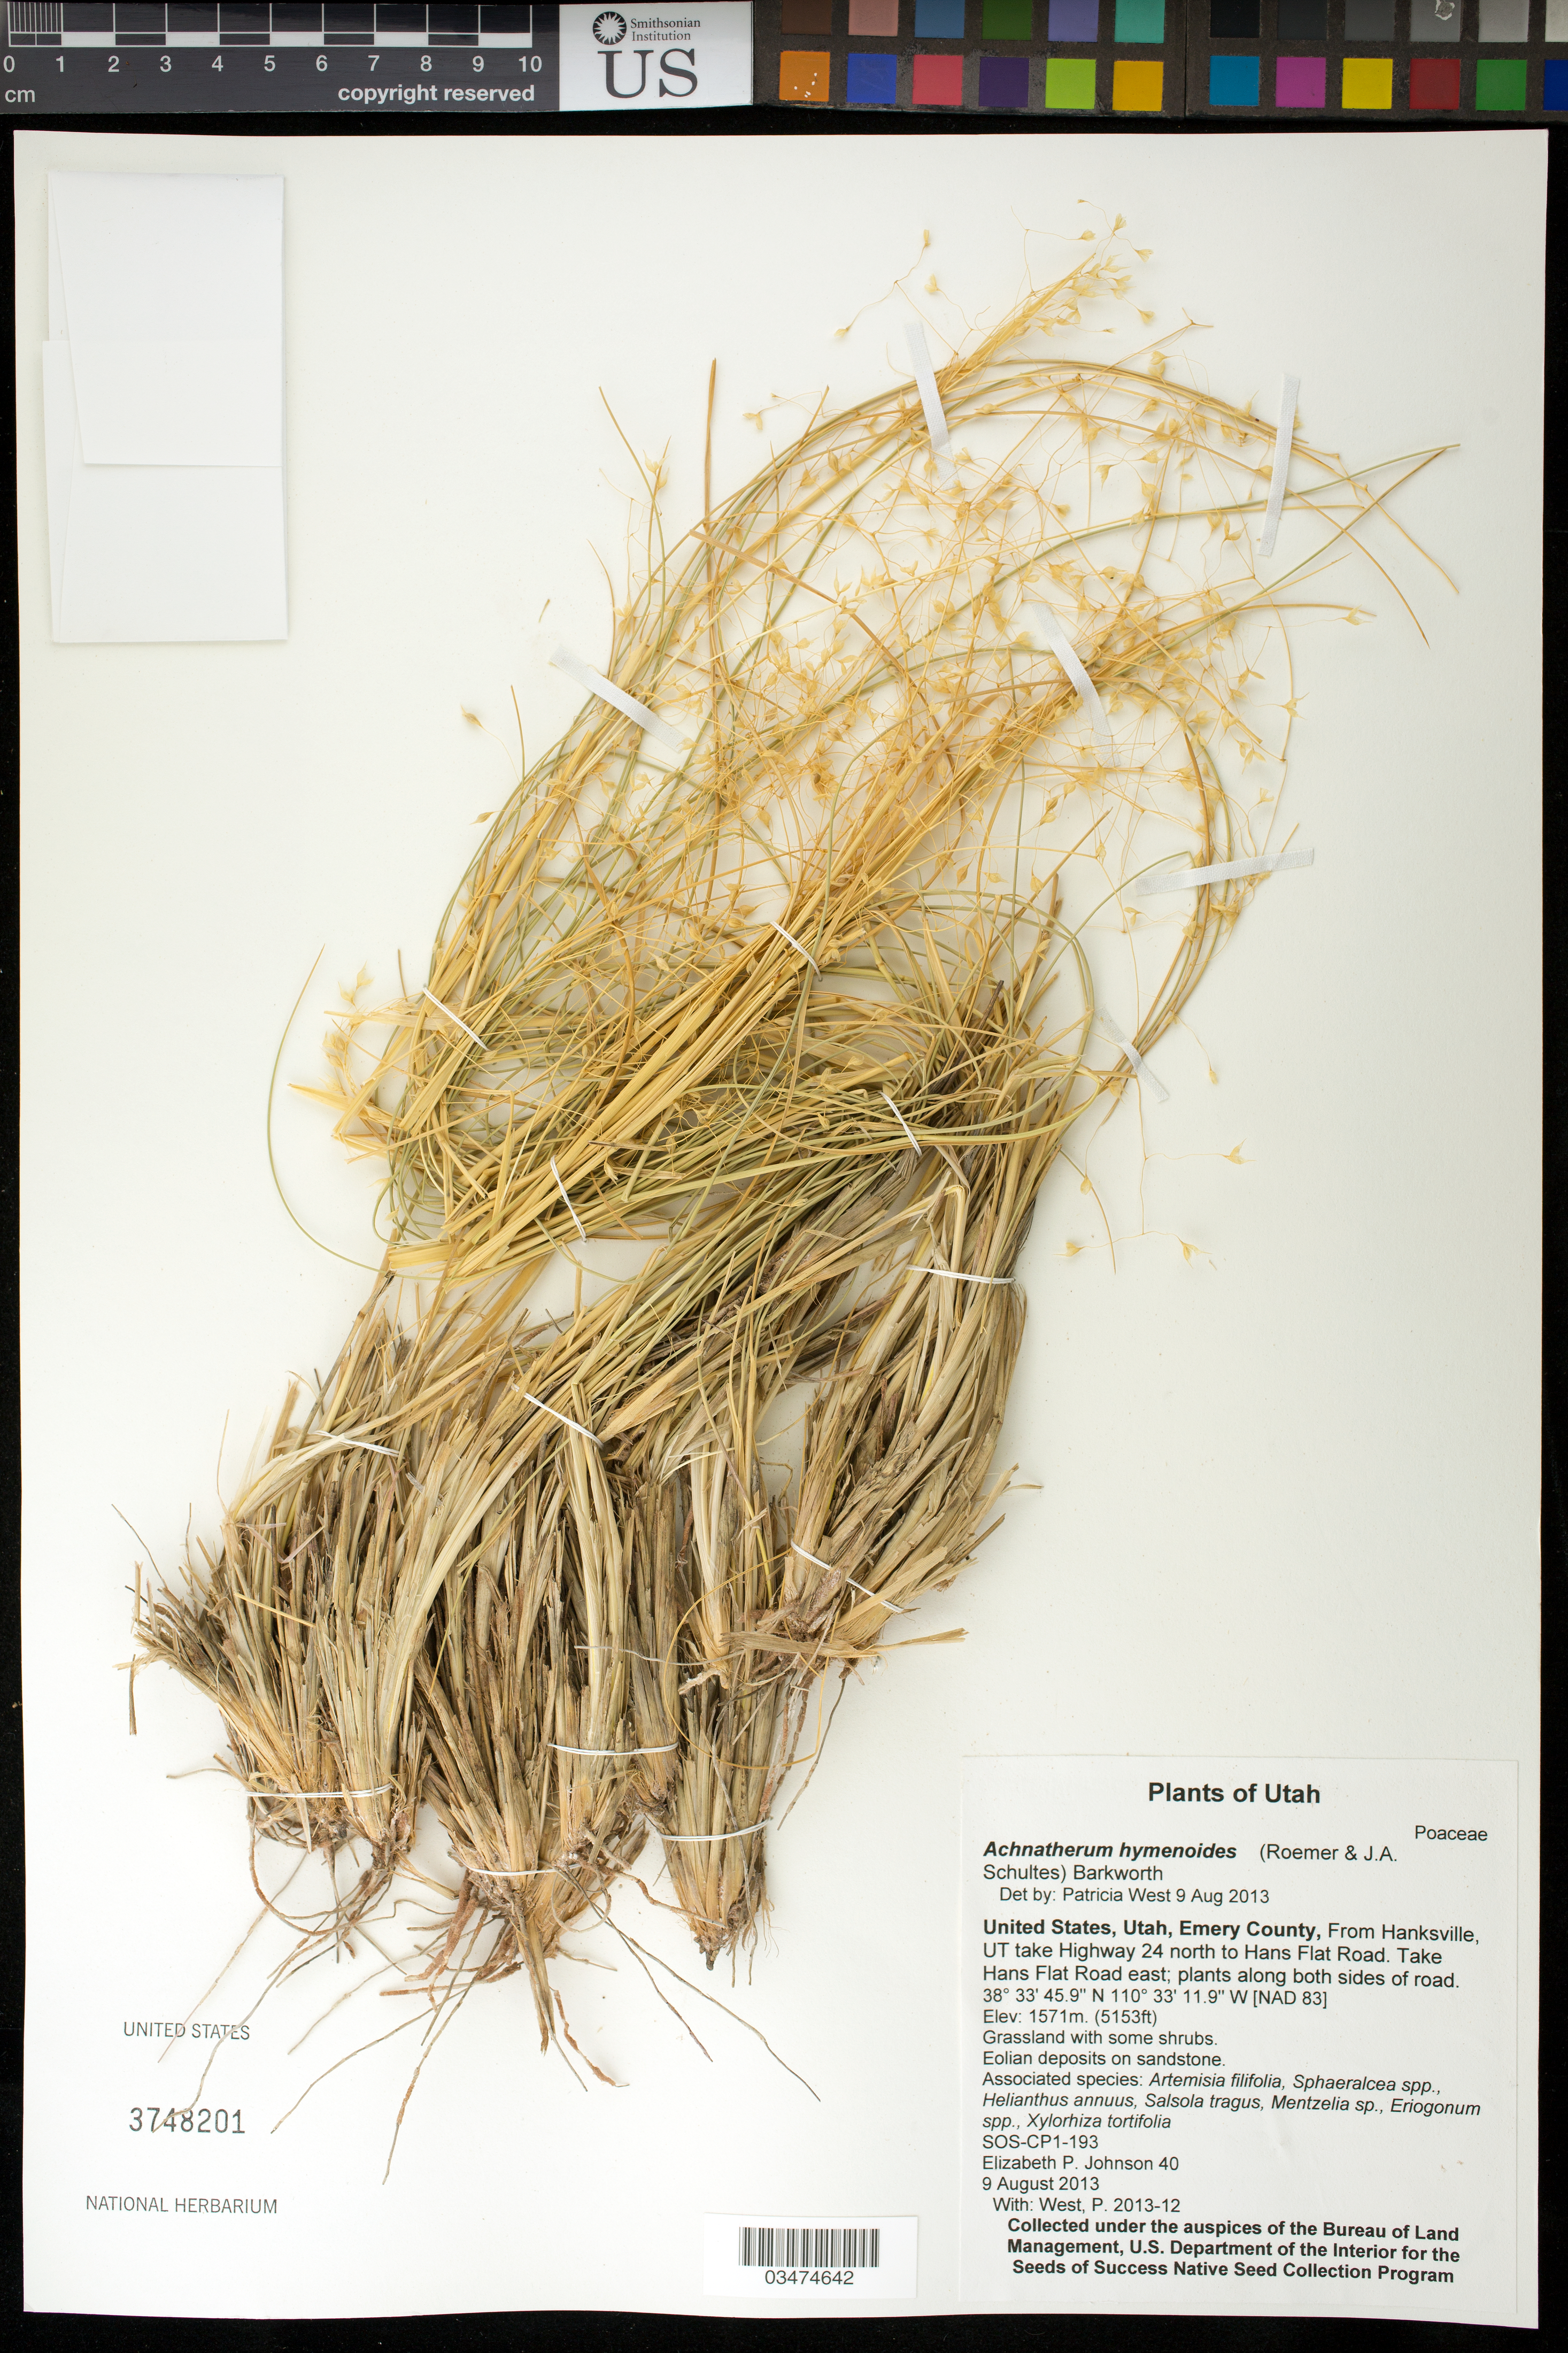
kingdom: Plantae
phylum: Tracheophyta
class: Liliopsida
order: Poales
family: Poaceae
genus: Achnatherum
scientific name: Achnatherum hymenoides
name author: (Roem. & Schult.) Barkworth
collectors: E. P. Johnson & P. West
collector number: SOS-CP1-193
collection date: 2013-08-09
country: United States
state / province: Utah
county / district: Emery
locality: Both sides of Hans Flat Rd.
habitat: Grassland with some shrubs. Eolian deposits on sandstone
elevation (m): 1571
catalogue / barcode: US 3748201